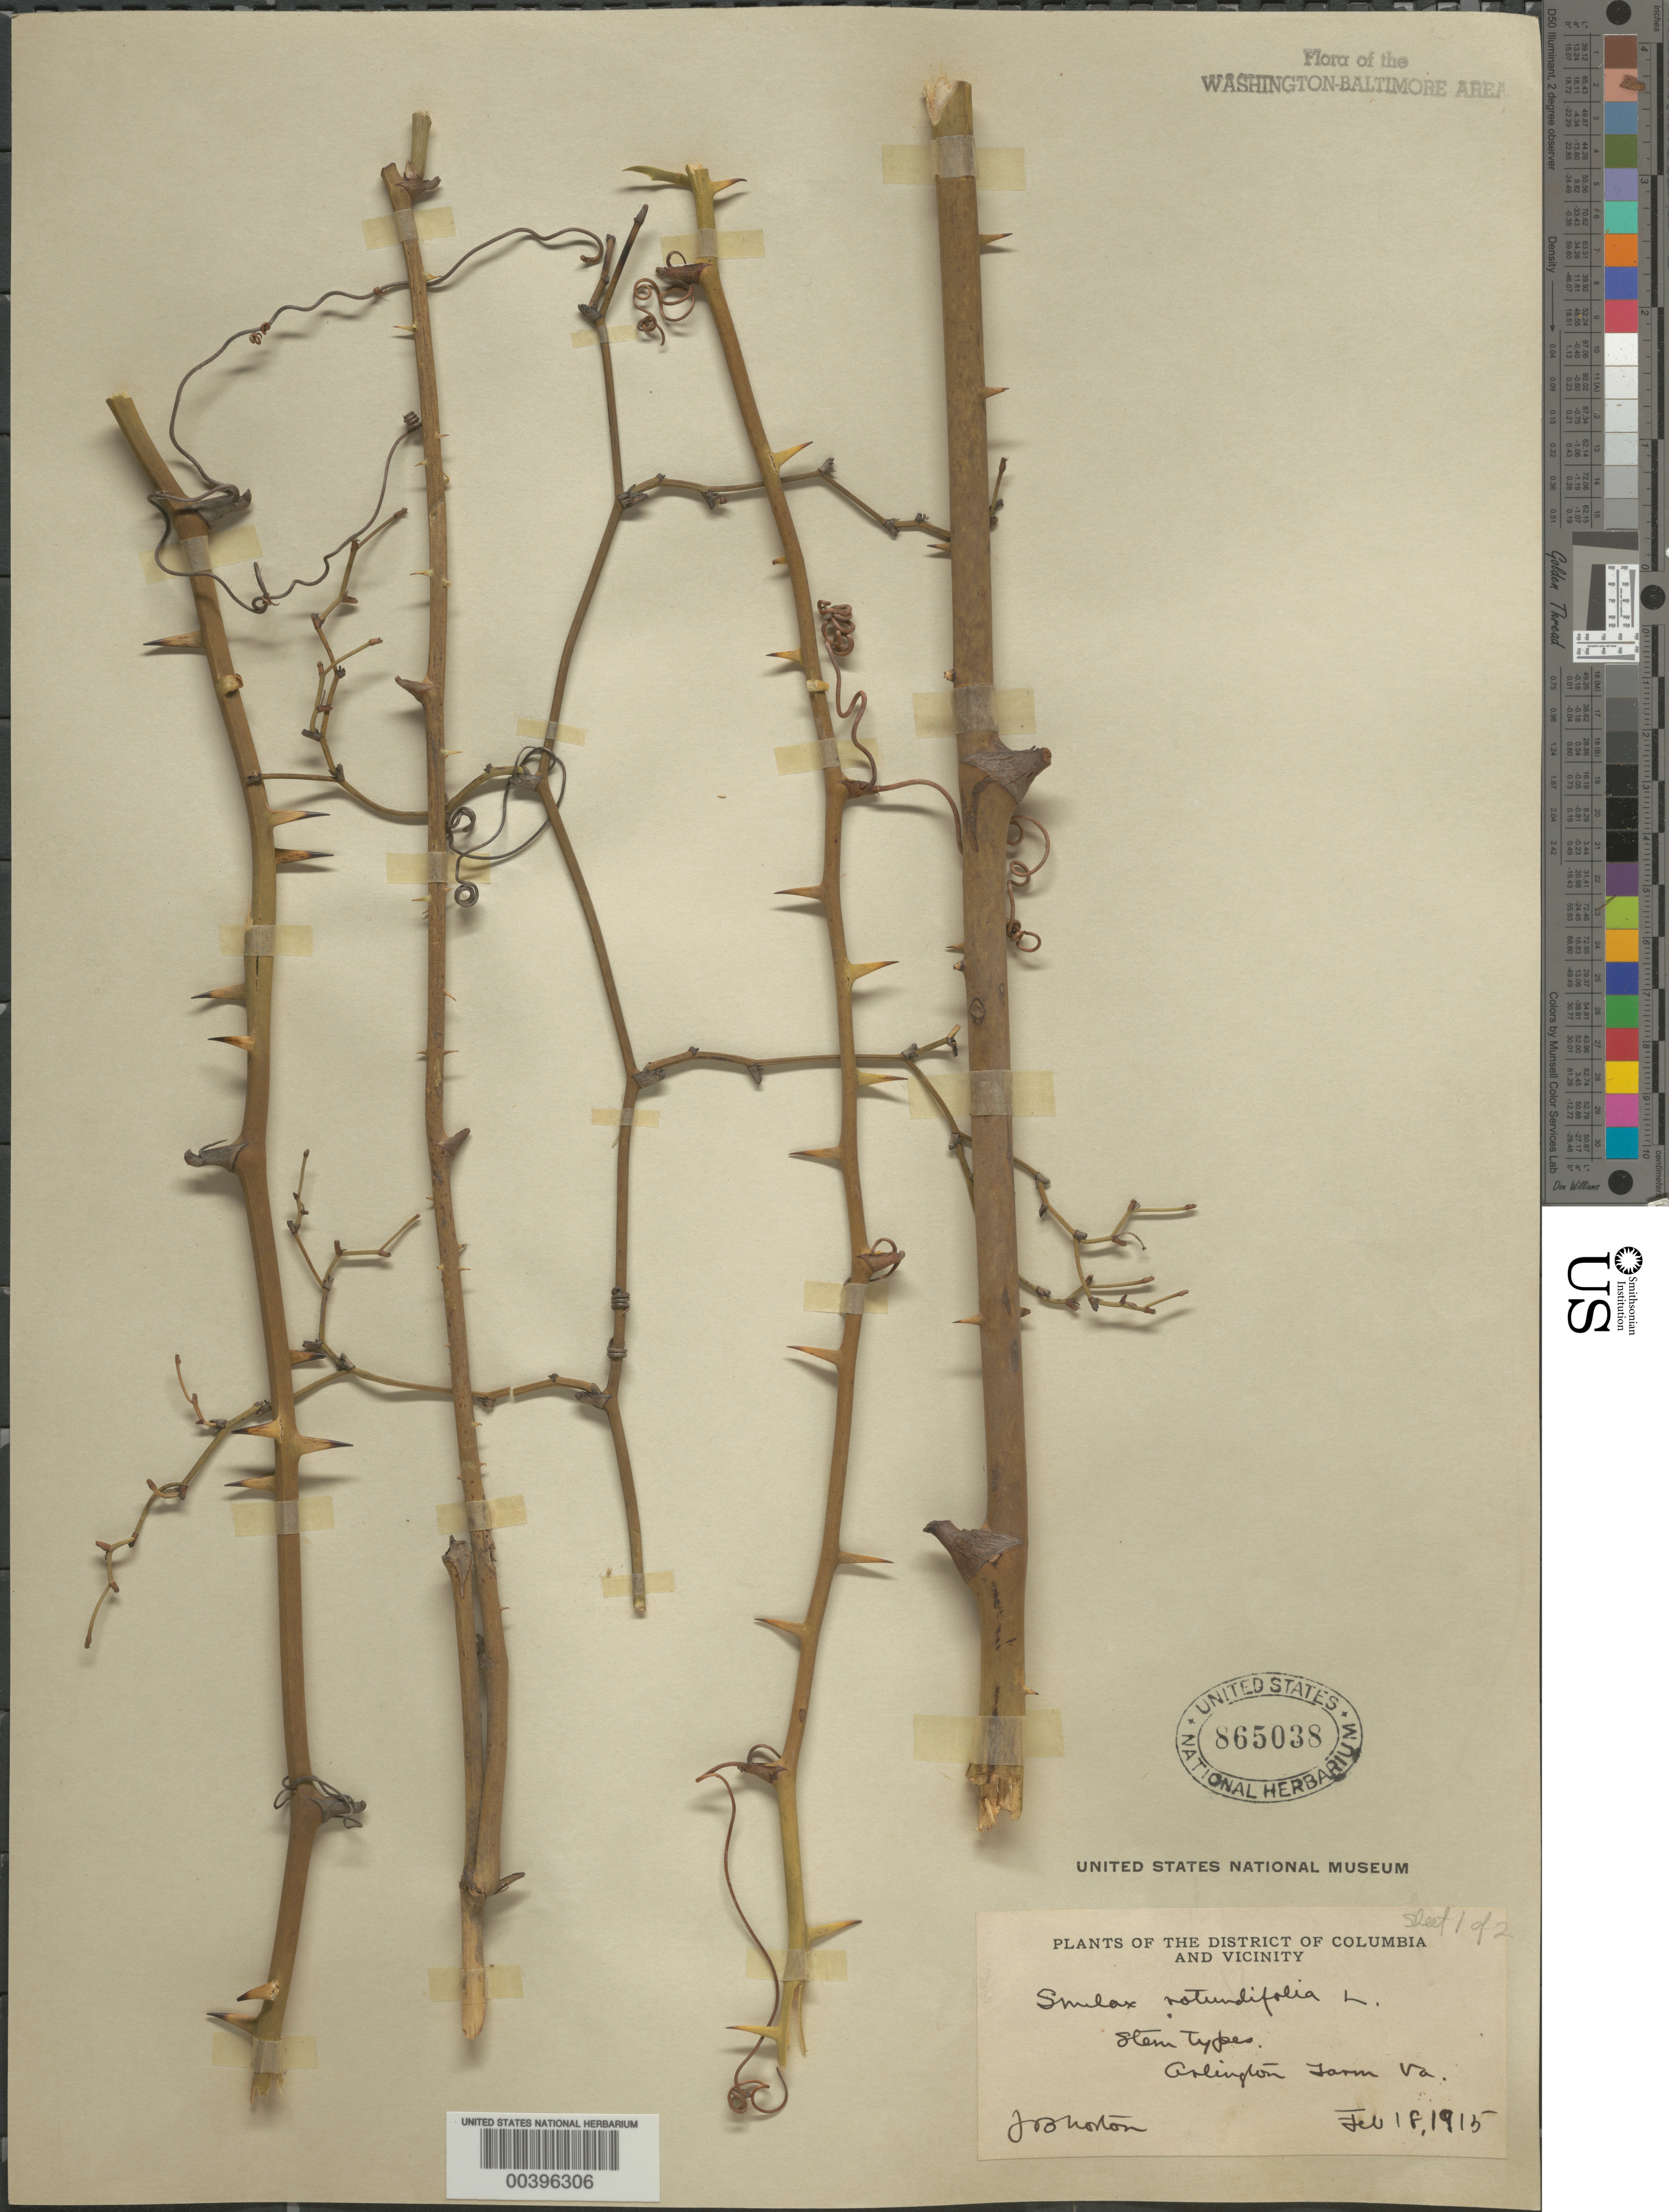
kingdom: Plantae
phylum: Tracheophyta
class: Liliopsida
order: Liliales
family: Smilacaceae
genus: Smilax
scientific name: Smilax rotundifolia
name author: L.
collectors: J. Norton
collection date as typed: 18 Feb 1915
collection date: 1915-02-18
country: United States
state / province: Virginia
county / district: Arlington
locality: Arlington Farm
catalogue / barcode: US 865038